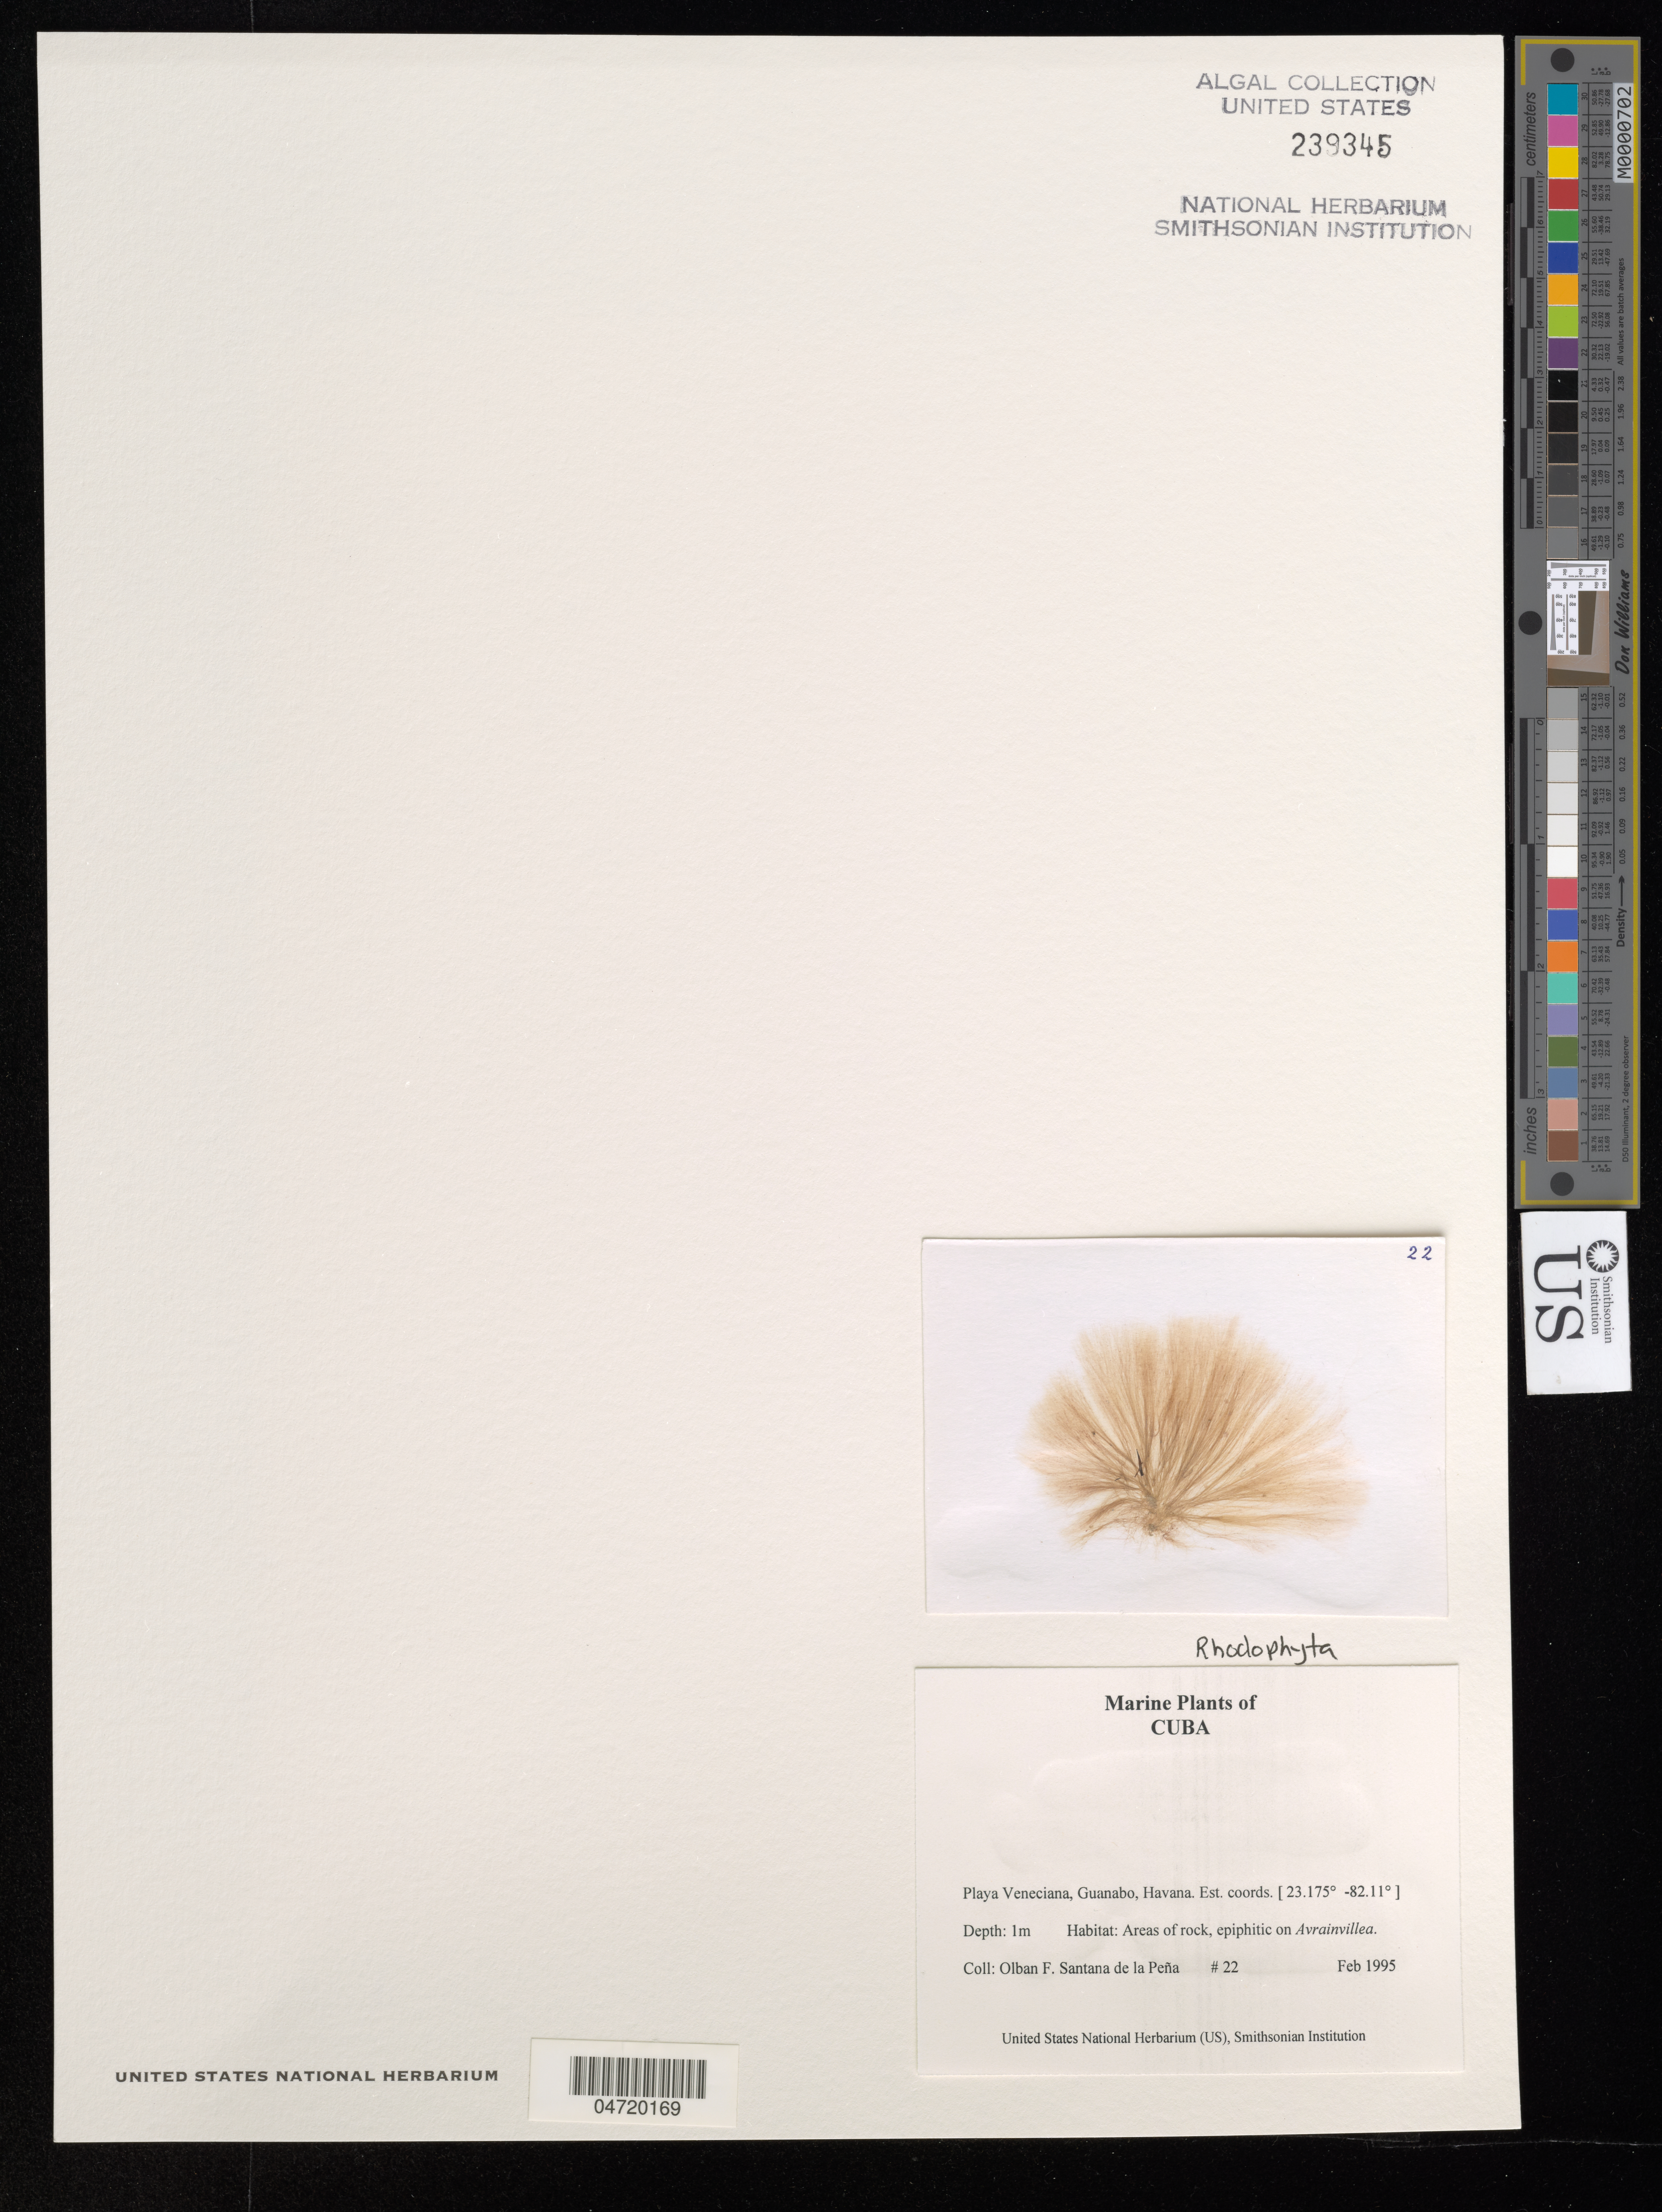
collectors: O. Santana de la Peña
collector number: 22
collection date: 1995-02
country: Cuba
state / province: La Habana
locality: Playa Veneciana, Guanabo, Havana.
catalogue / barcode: US 239345